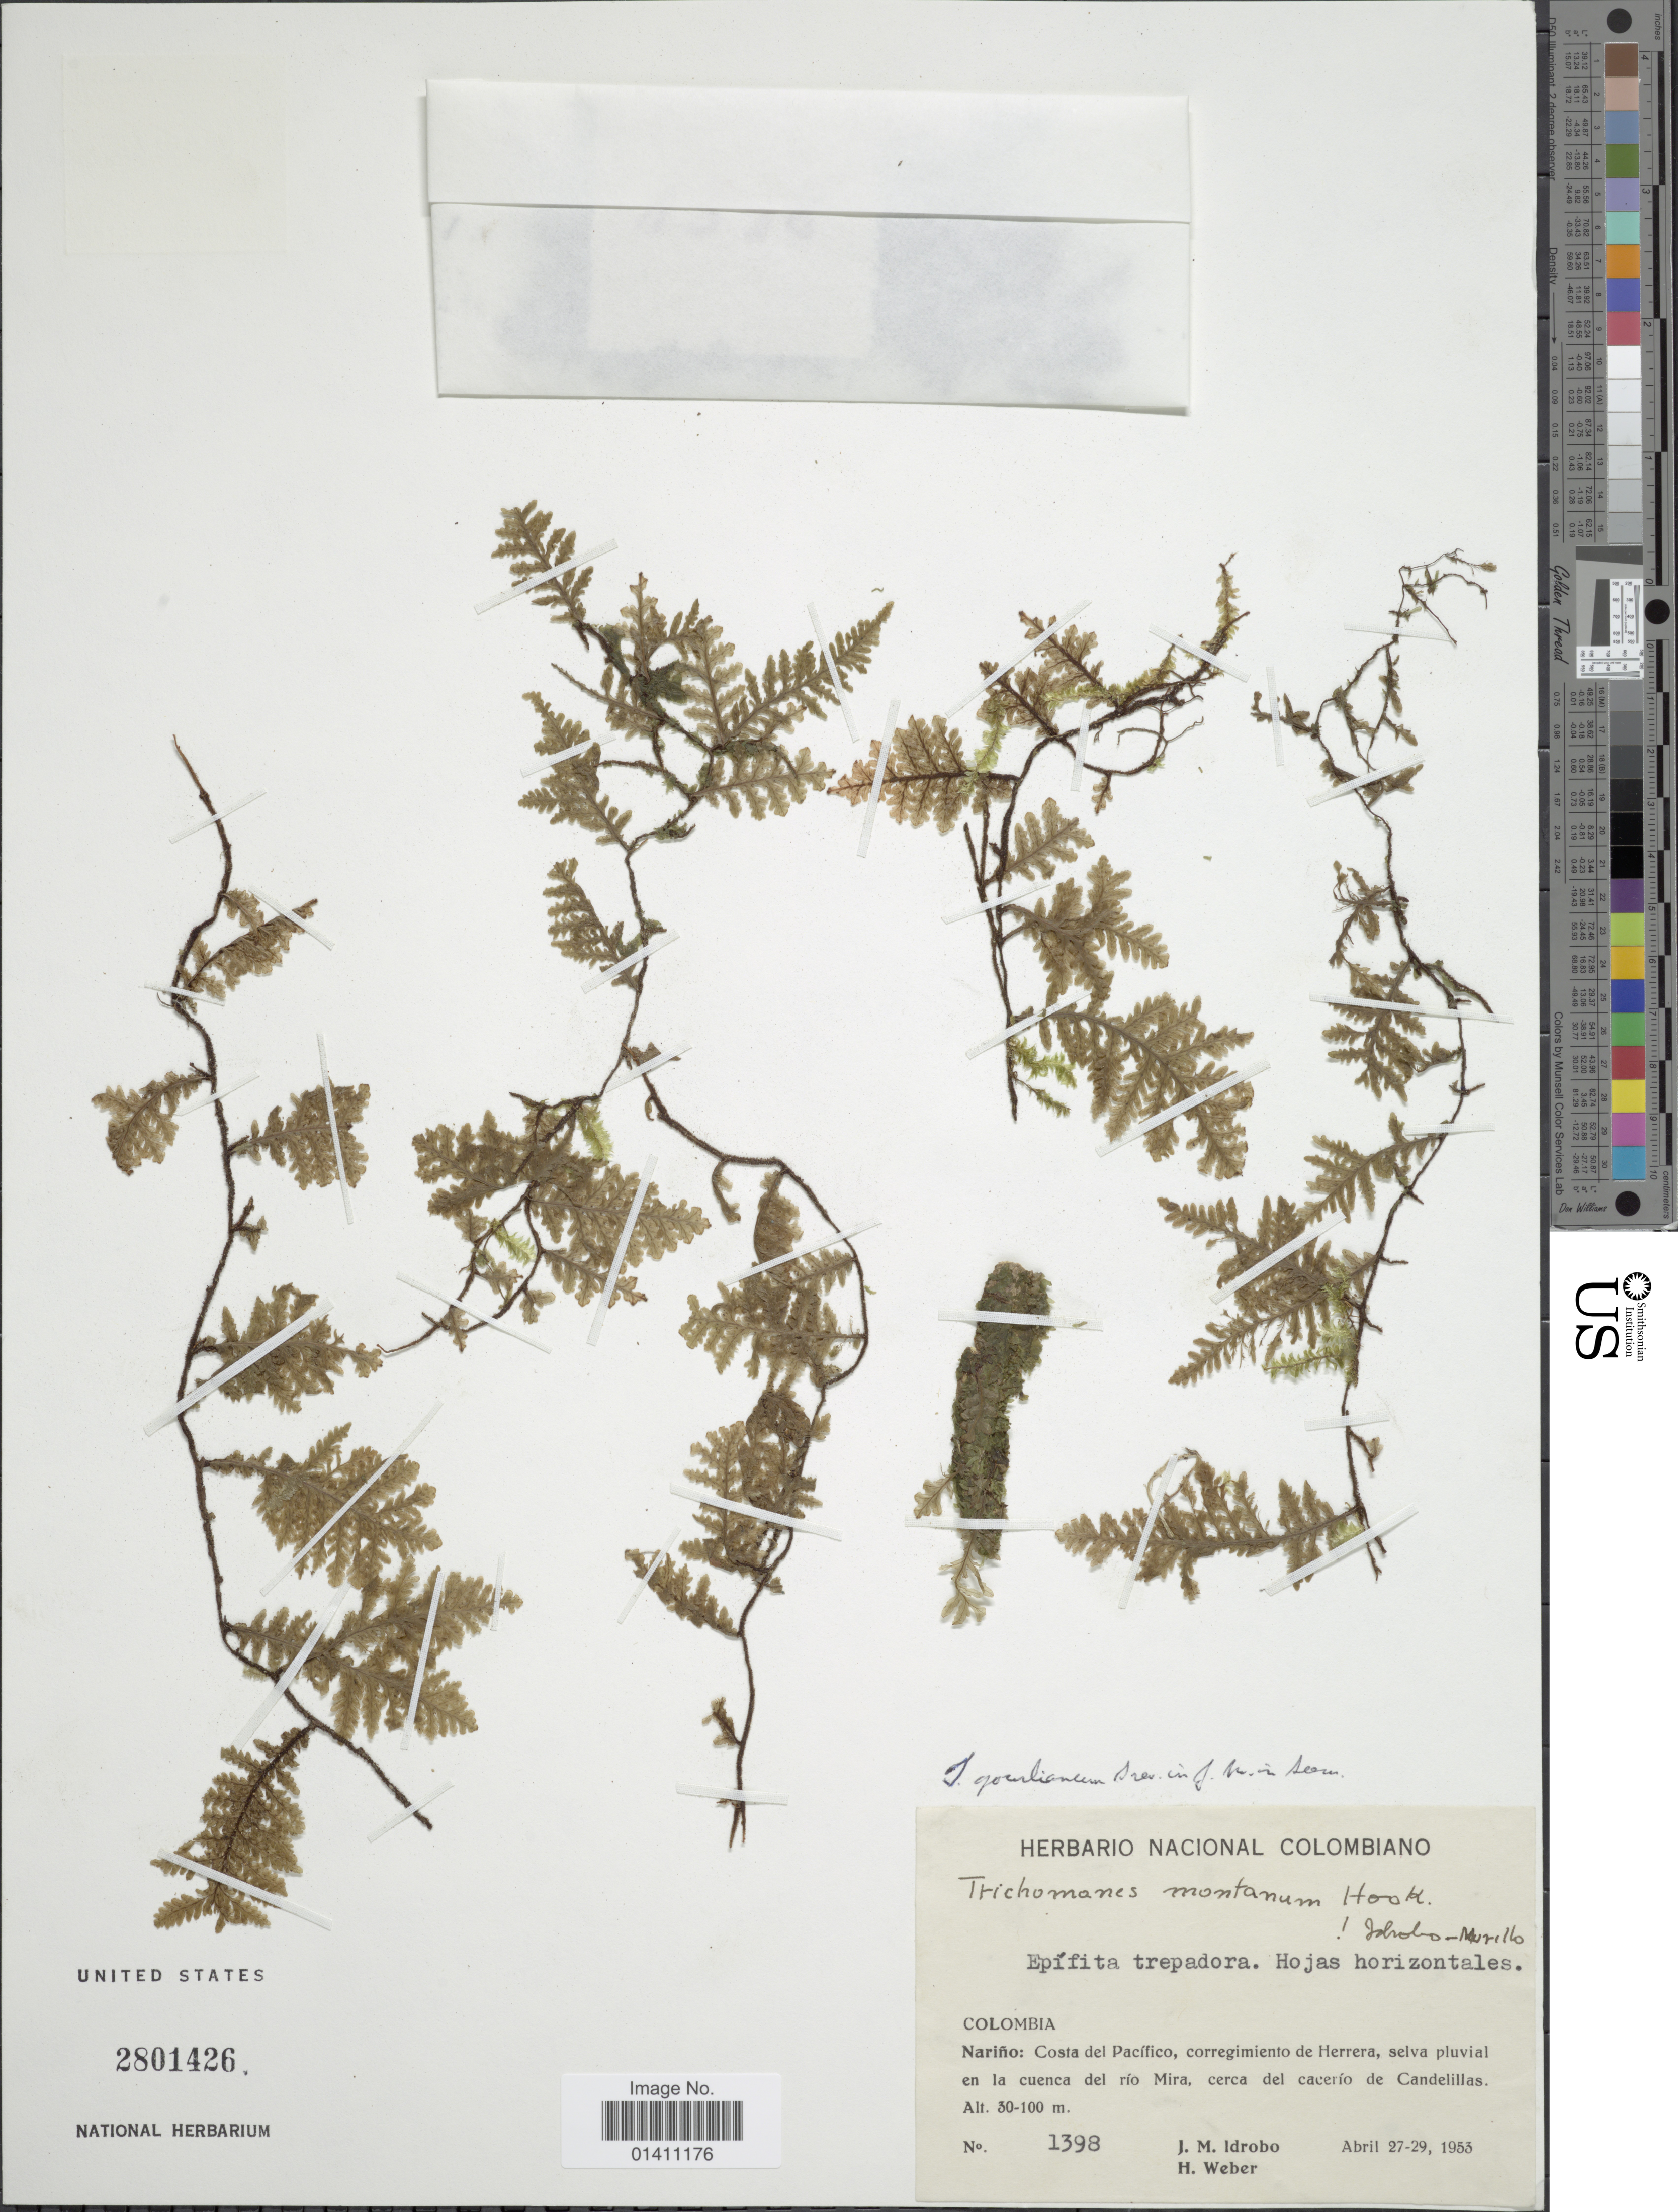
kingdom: Plantae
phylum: Tracheophyta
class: Polypodiopsida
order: Hymenophyllales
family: Hymenophyllaceae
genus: Didymoglossum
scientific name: Didymoglossum gourlianum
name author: (Grev. ex J. Sm.) Pic. Serm.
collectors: J. M. Idrobo & H. Weber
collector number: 1398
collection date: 1953-04-27/1953-04-29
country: Colombia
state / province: Nariño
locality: Costa del Pacifico, corregimiento de Herrera, selva pluvial en al cuenca del rio Mira, cerca del cacerio de Candelillas.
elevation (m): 30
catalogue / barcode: US 2801426